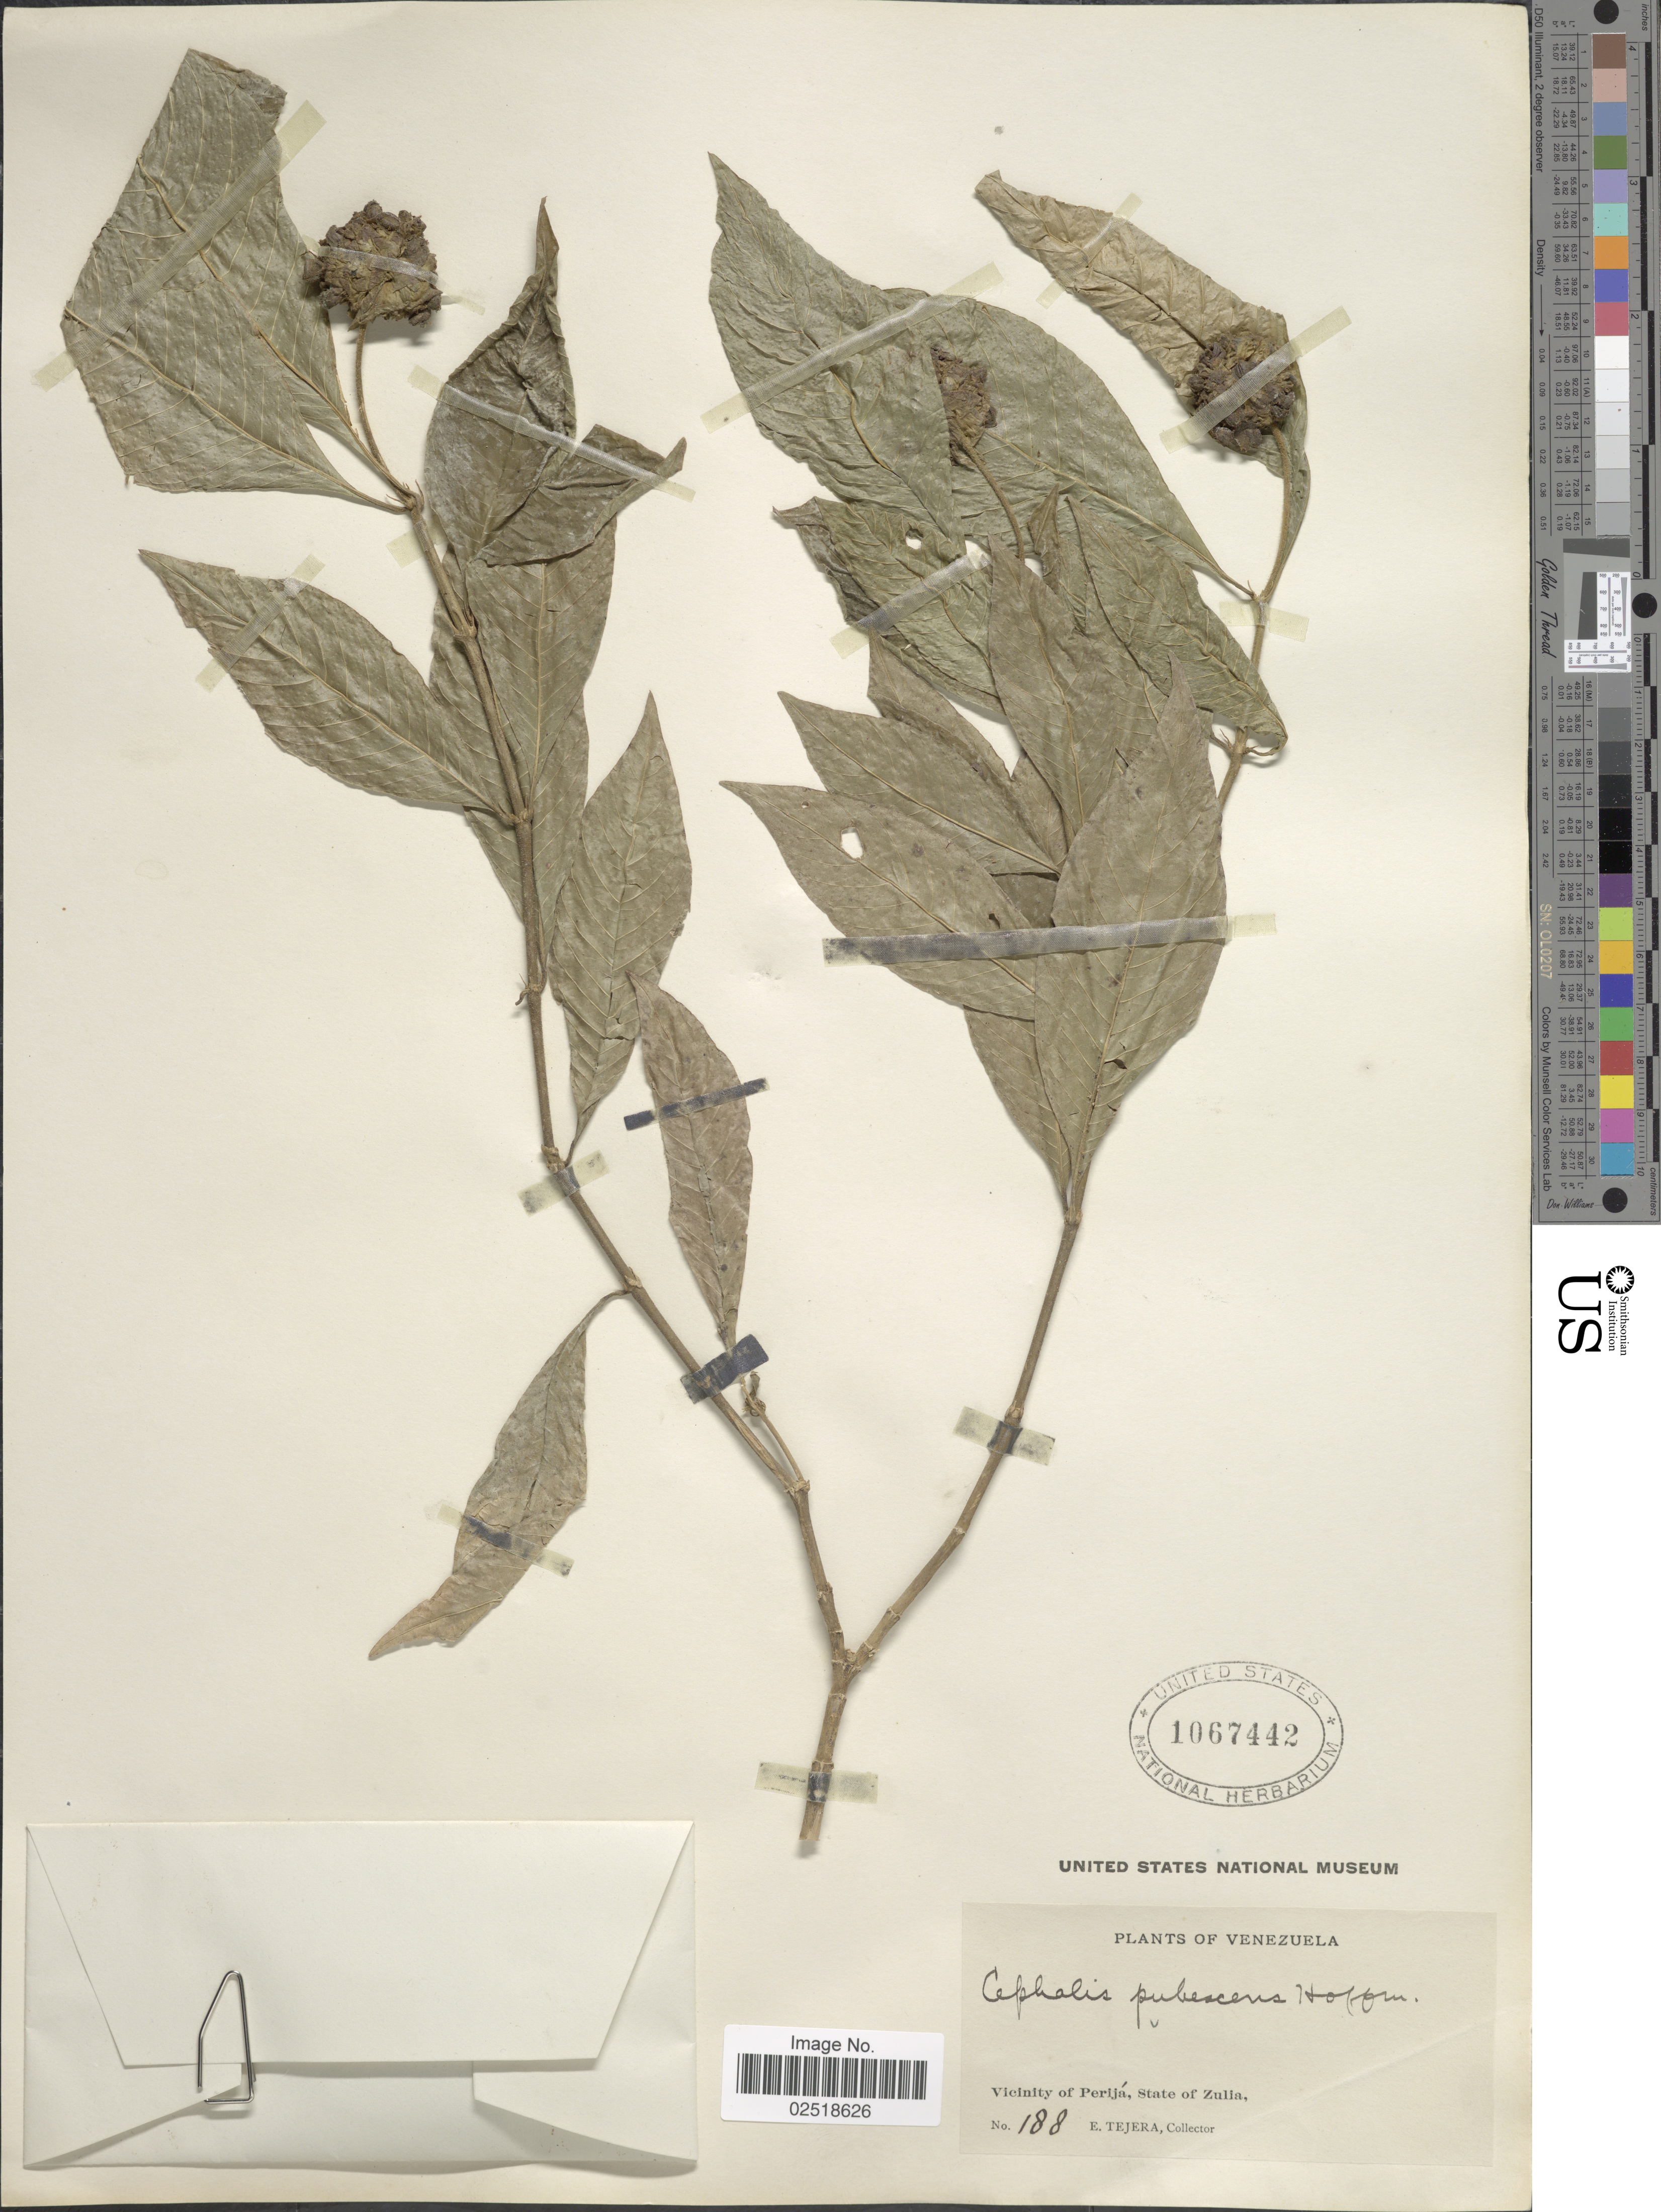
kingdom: Plantae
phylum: Tracheophyta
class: Magnoliopsida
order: Gentianales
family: Rubiaceae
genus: Psychotria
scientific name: Psychotria bracteocardia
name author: (DC.) Müll. Arg.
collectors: E. Tejera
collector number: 188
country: Venezuela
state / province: Zulia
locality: Vicinity of Perijá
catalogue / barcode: US 1067442